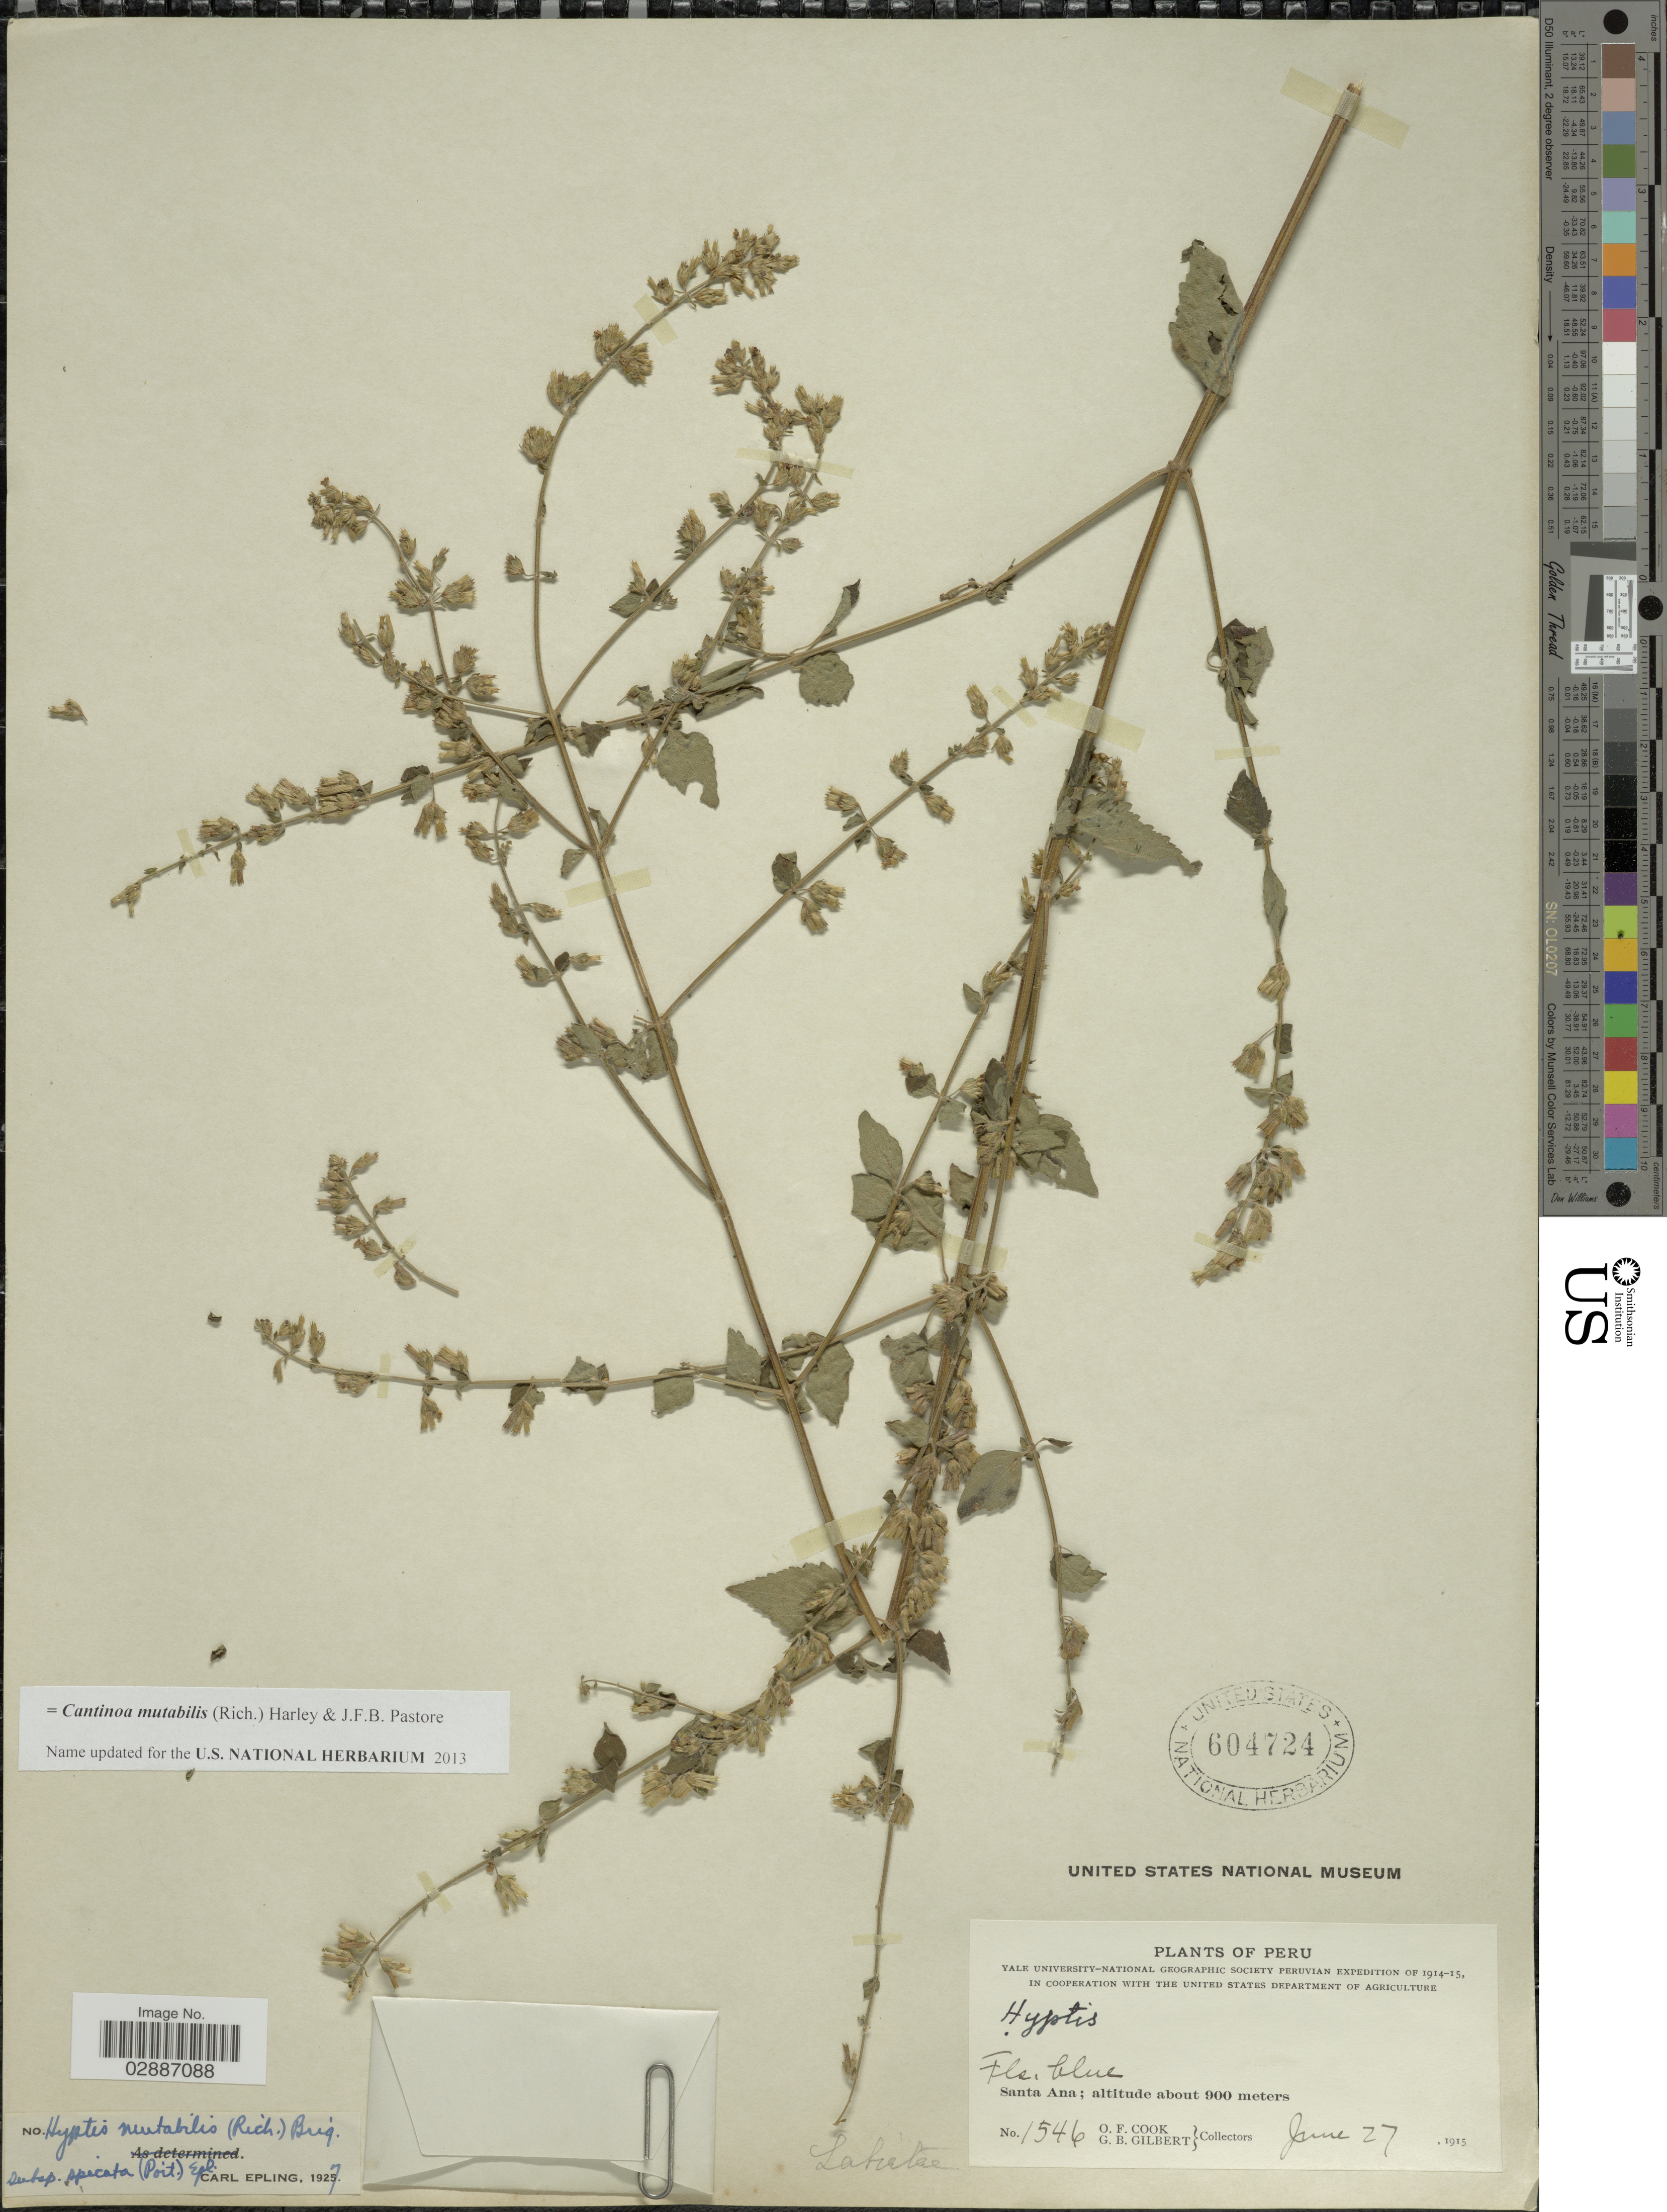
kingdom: Plantae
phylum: Tracheophyta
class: Magnoliopsida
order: Lamiales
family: Lamiaceae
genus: Cantinoa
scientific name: Cantinoa mutabilis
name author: (Epling) Harley & J.F.B. Pastore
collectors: O. F. Cook & G. B. Gilbert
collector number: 1546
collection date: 1915-06-27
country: Peru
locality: Santa Ana.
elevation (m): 900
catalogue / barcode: US 604724